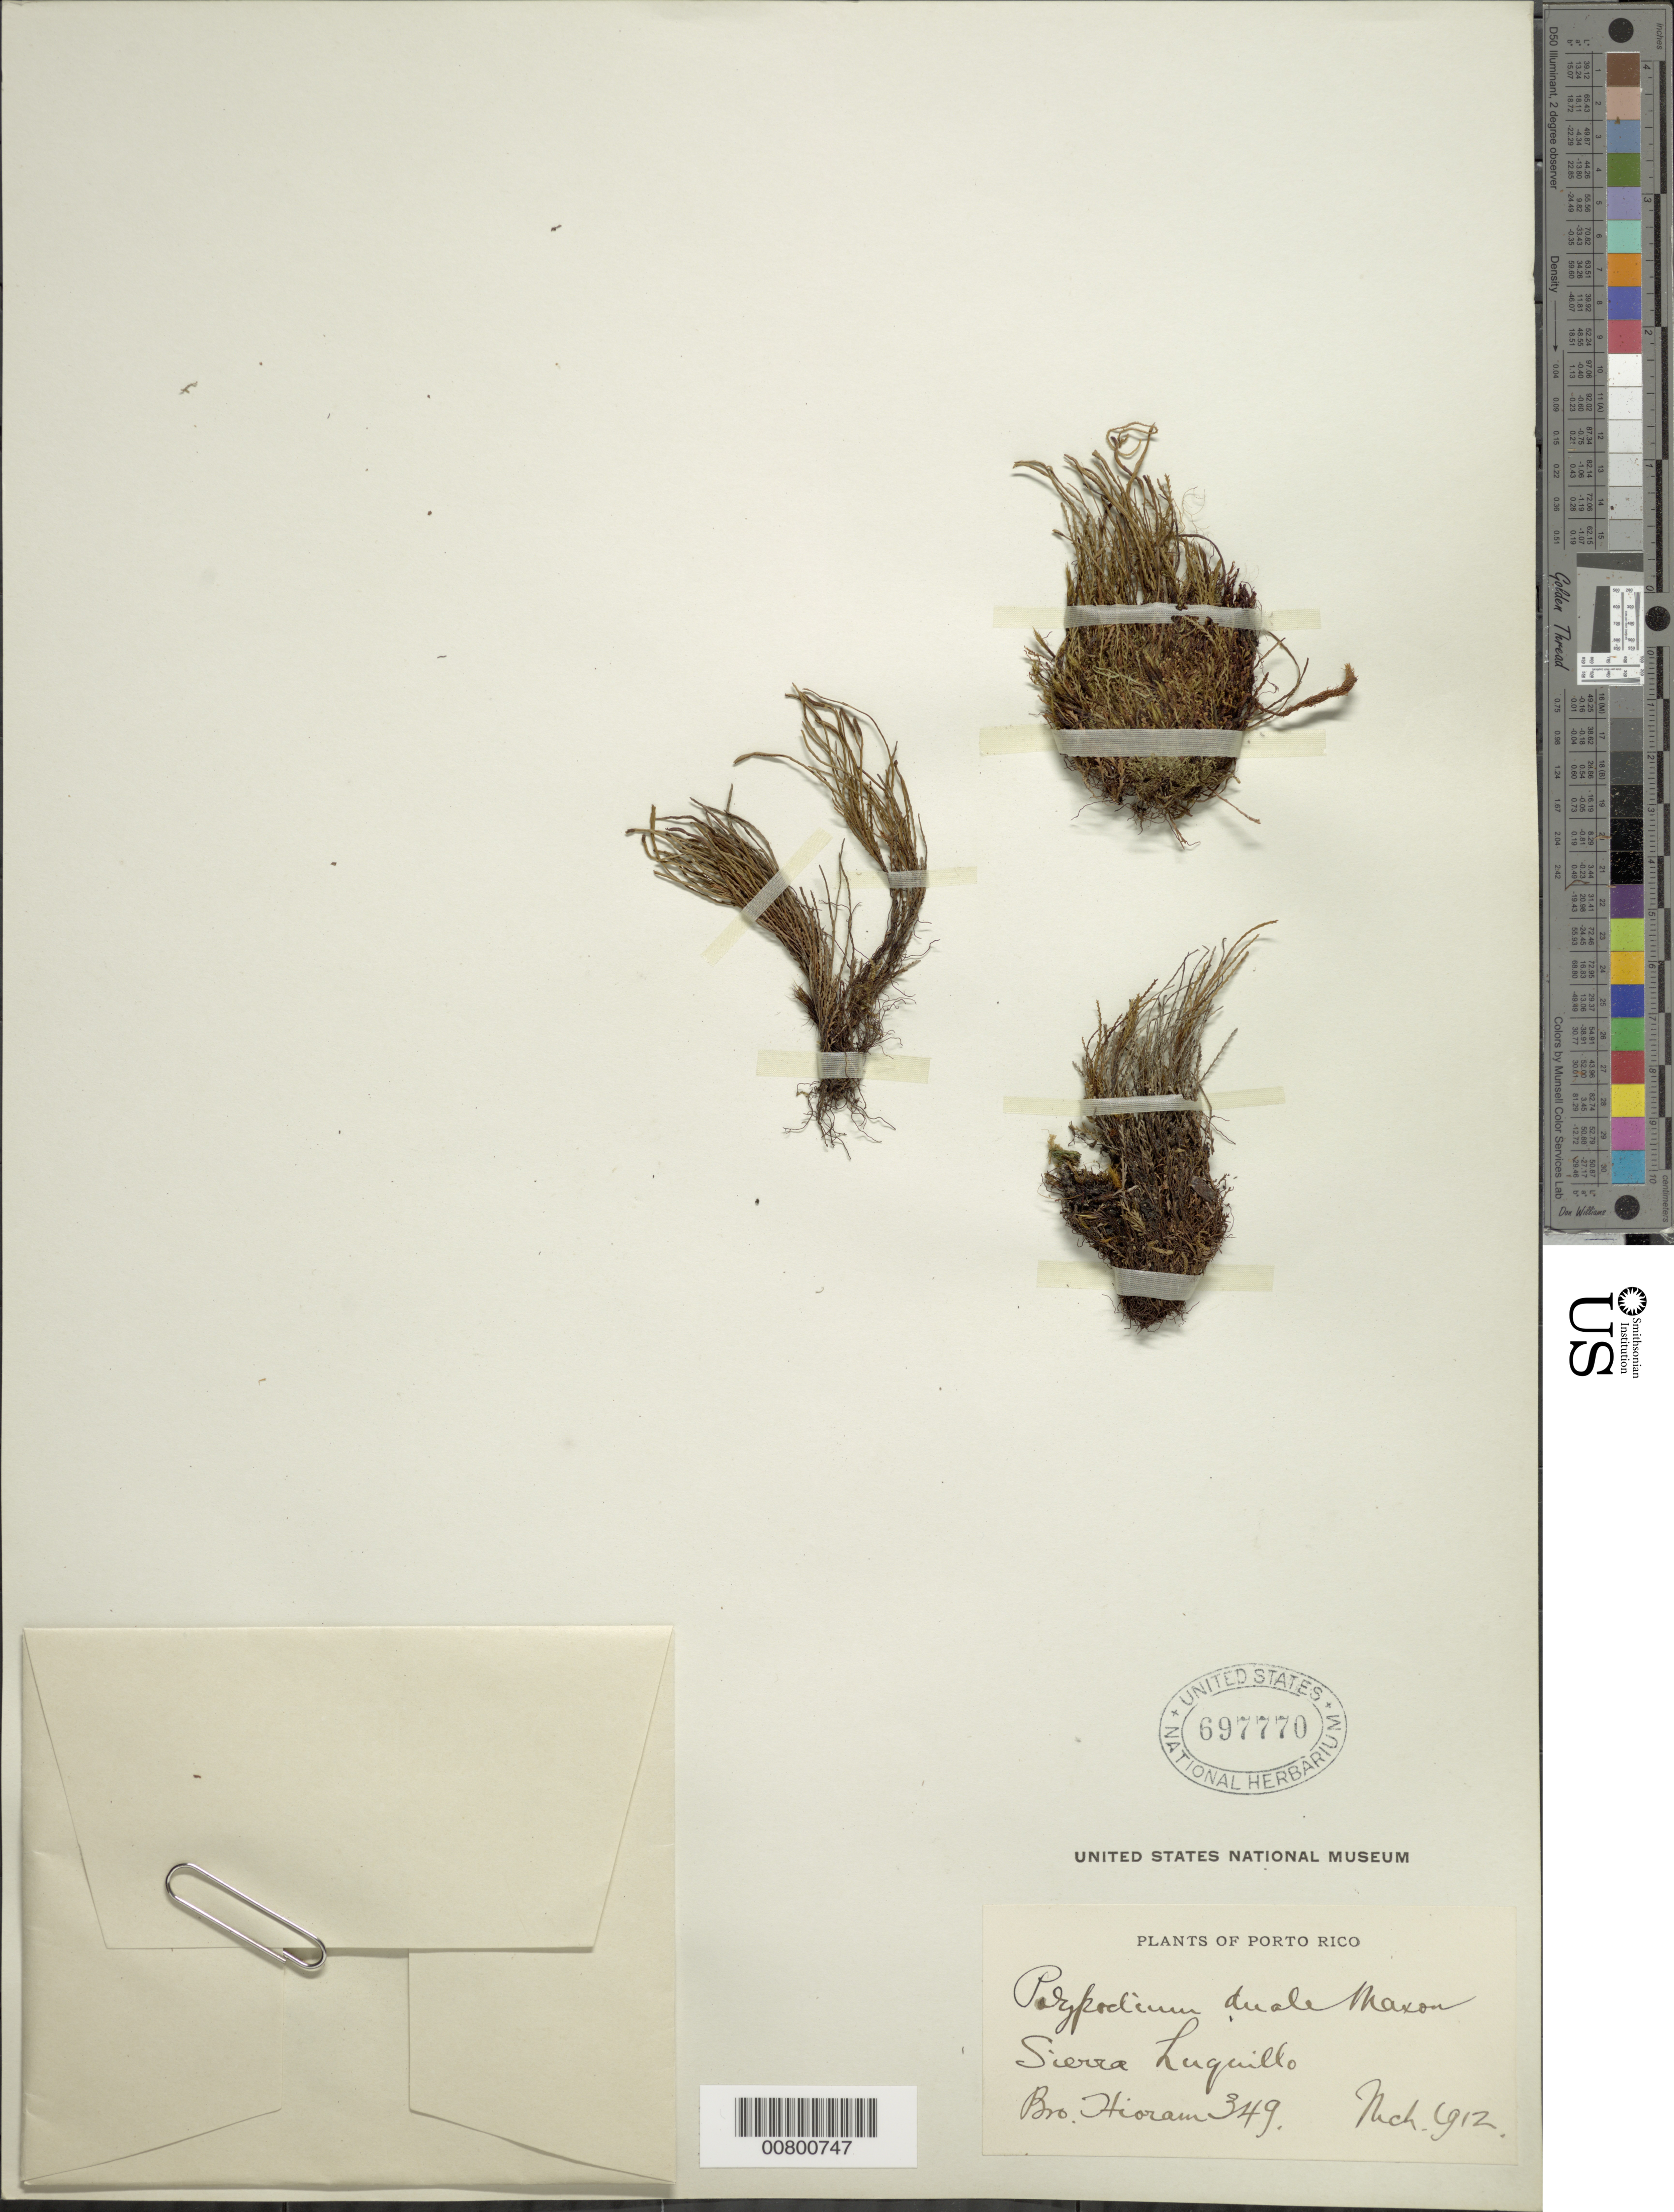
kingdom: Plantae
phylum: Tracheophyta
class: Polypodiopsida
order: Polypodiales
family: Polypodiaceae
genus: Cochlidium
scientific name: Cochlidium serrulatum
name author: (Sw.) L.E. Bishop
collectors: Bro. Hioram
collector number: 349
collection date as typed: Mar 1912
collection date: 1912-03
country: Puerto Rico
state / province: Luquillo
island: Puerto Rico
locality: Sierra Luquillo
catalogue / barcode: US 697770